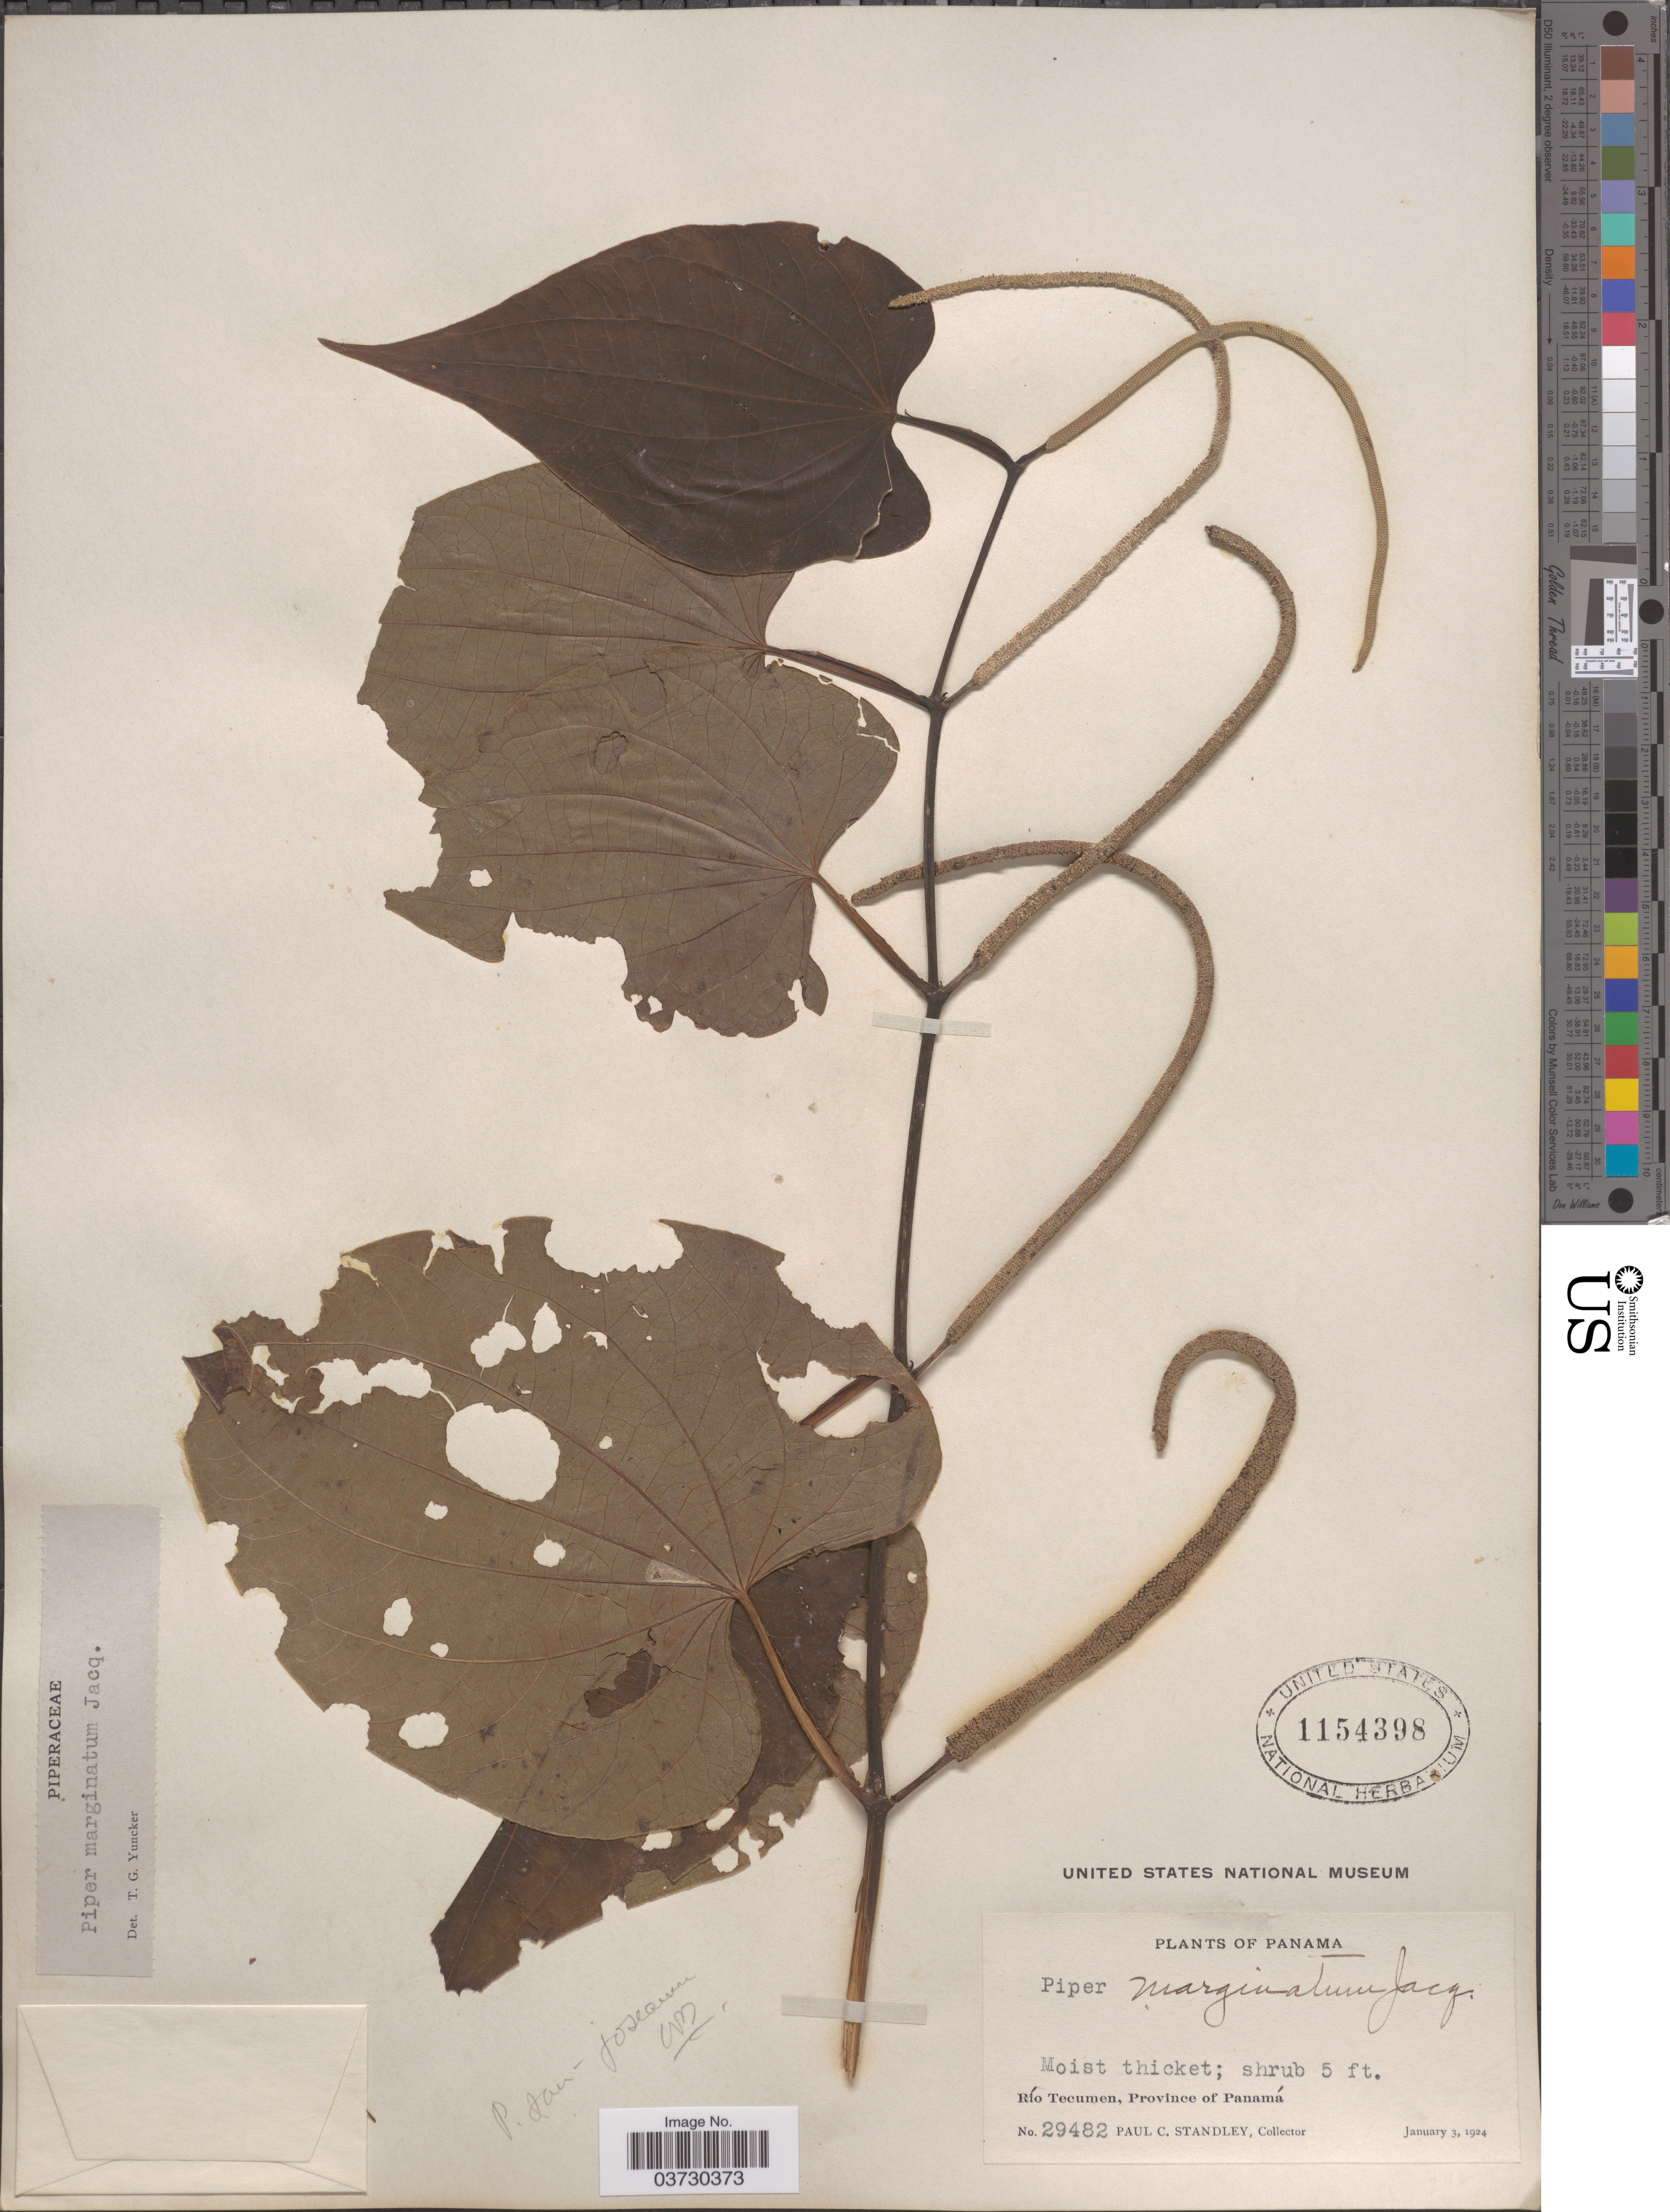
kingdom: Plantae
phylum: Tracheophyta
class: Magnoliopsida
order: Piperales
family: Piperaceae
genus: Piper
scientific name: Piper marginatum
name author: Jacq.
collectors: P. C. Standley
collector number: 29482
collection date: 1924-01-03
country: Panama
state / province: Panamá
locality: Río Tecumen.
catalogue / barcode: US 1154398